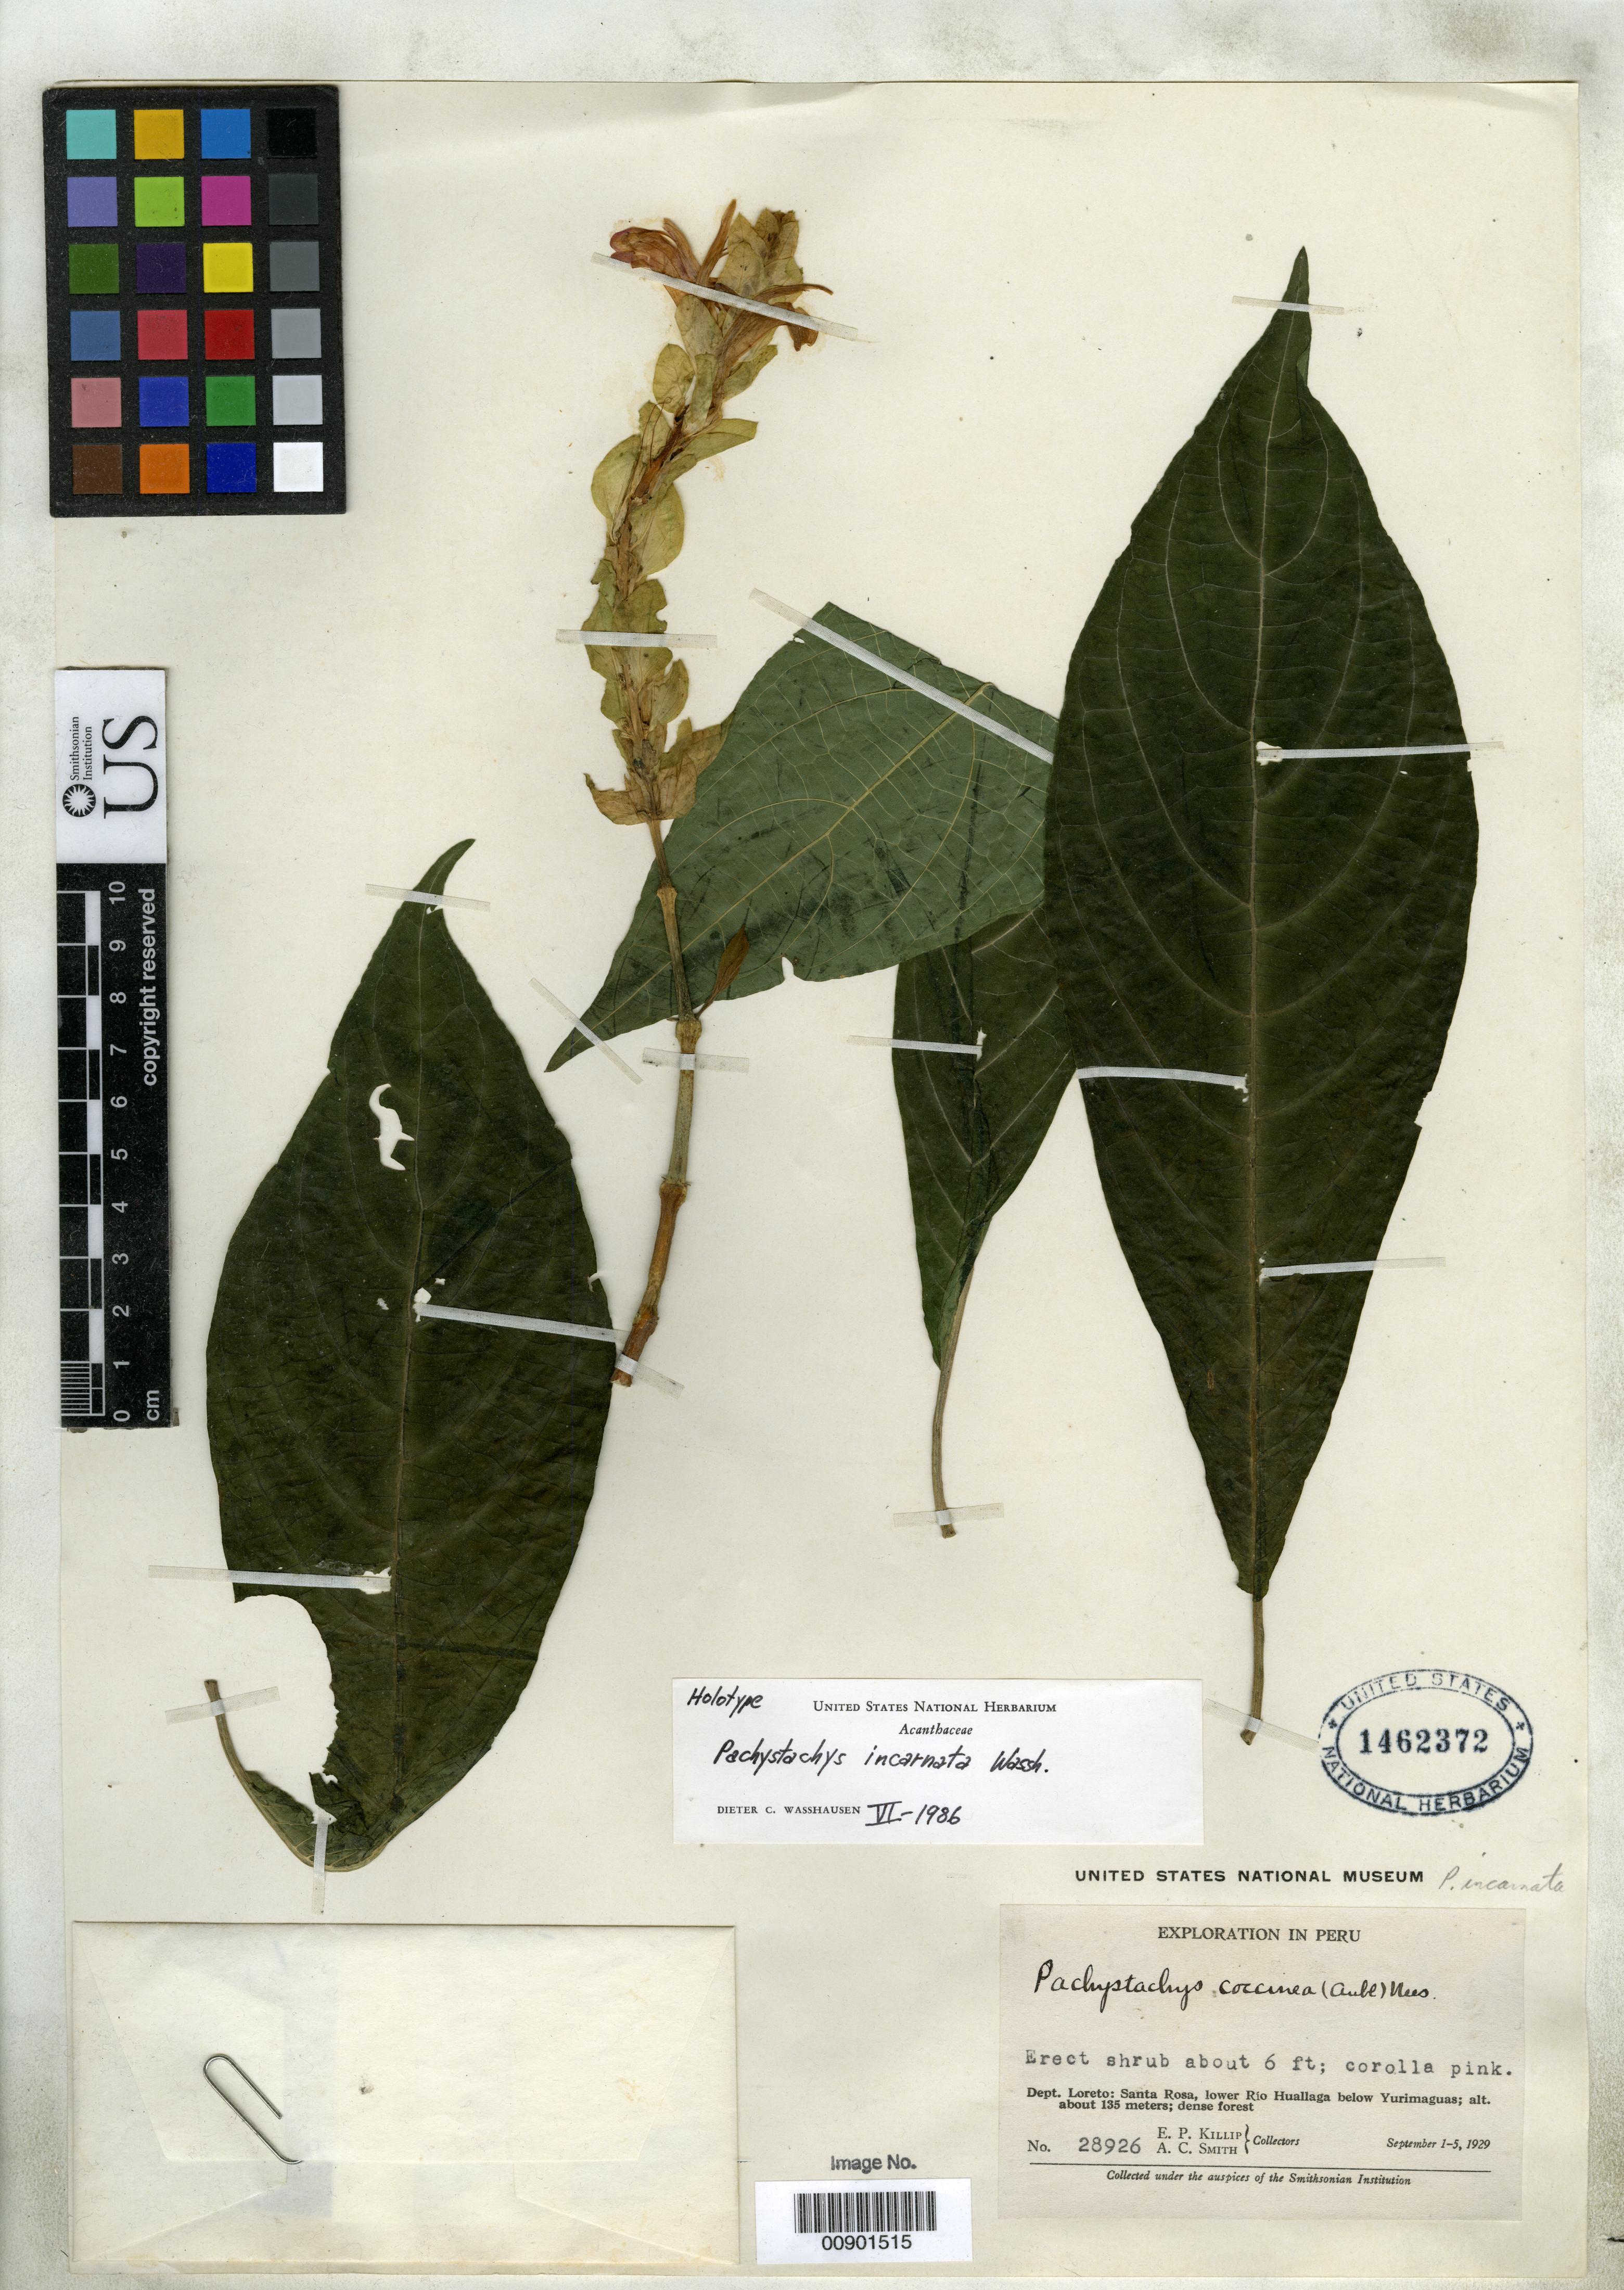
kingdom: Plantae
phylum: Tracheophyta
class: Magnoliopsida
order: Lamiales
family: Acanthaceae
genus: Pachystachys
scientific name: Pachystachys incarnata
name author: Wassh.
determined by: Wasshausen, Dieter C., (BOT), Smithsonian Institution - National Museum of Natural History (UNITED STATES)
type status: Holotype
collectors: E. P. Killip & A. C. Smith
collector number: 28926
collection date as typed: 01 Sep 1929 to 05 Sep 1929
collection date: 1929-09-01/1929-09-05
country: Peru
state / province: Loreto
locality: Prov. Loreto; Santa Rosa, lower Rio Huallaga below Yurimaguas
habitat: Dense forest.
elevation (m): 135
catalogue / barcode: US 1462372